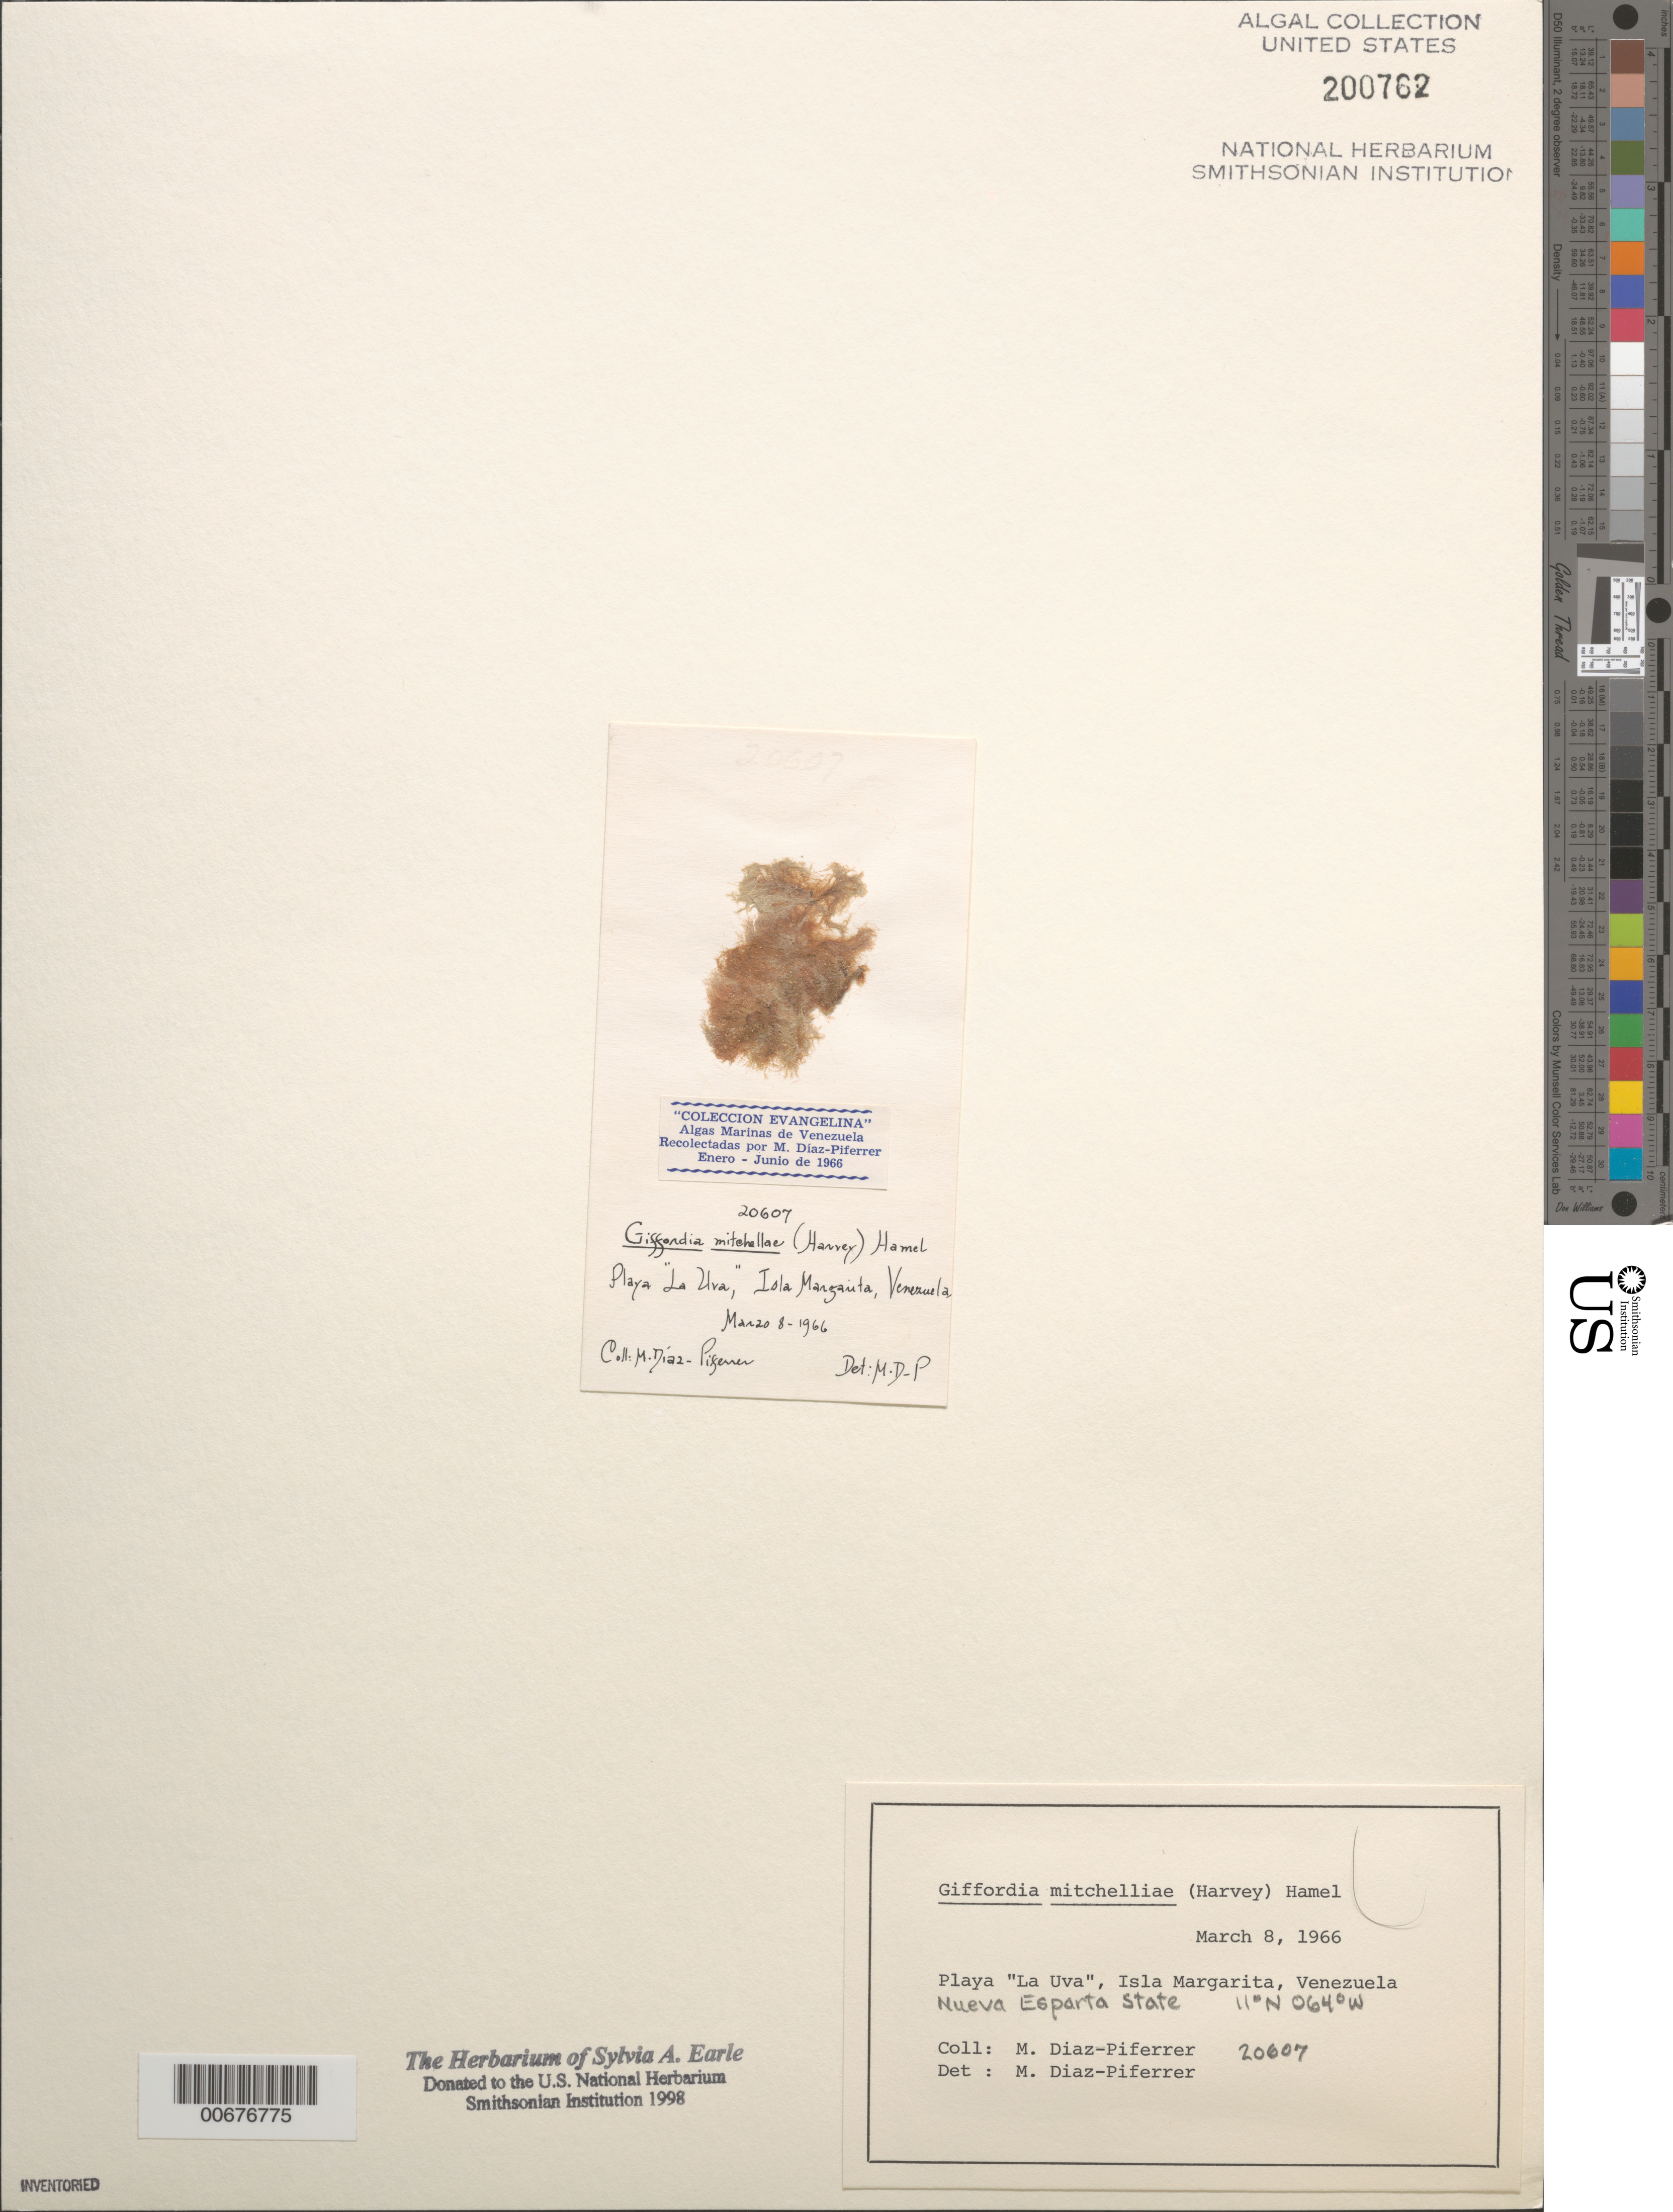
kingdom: Chromista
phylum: Ochrophyta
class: Phaeophyceae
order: Ectocarpales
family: Acinetosporaceae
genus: Feldmannia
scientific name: Feldmannia mitchelliae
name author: (Harv.) H.-S. Kim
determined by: Algae name updating Project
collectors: M. Diaz-Piferrer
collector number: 20607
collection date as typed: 08 Mar 1966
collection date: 1966-03-08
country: Venezuela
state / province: Nueva Esparta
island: Margarita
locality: Playa La Uva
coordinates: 11 N, 064 W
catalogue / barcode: US 200762